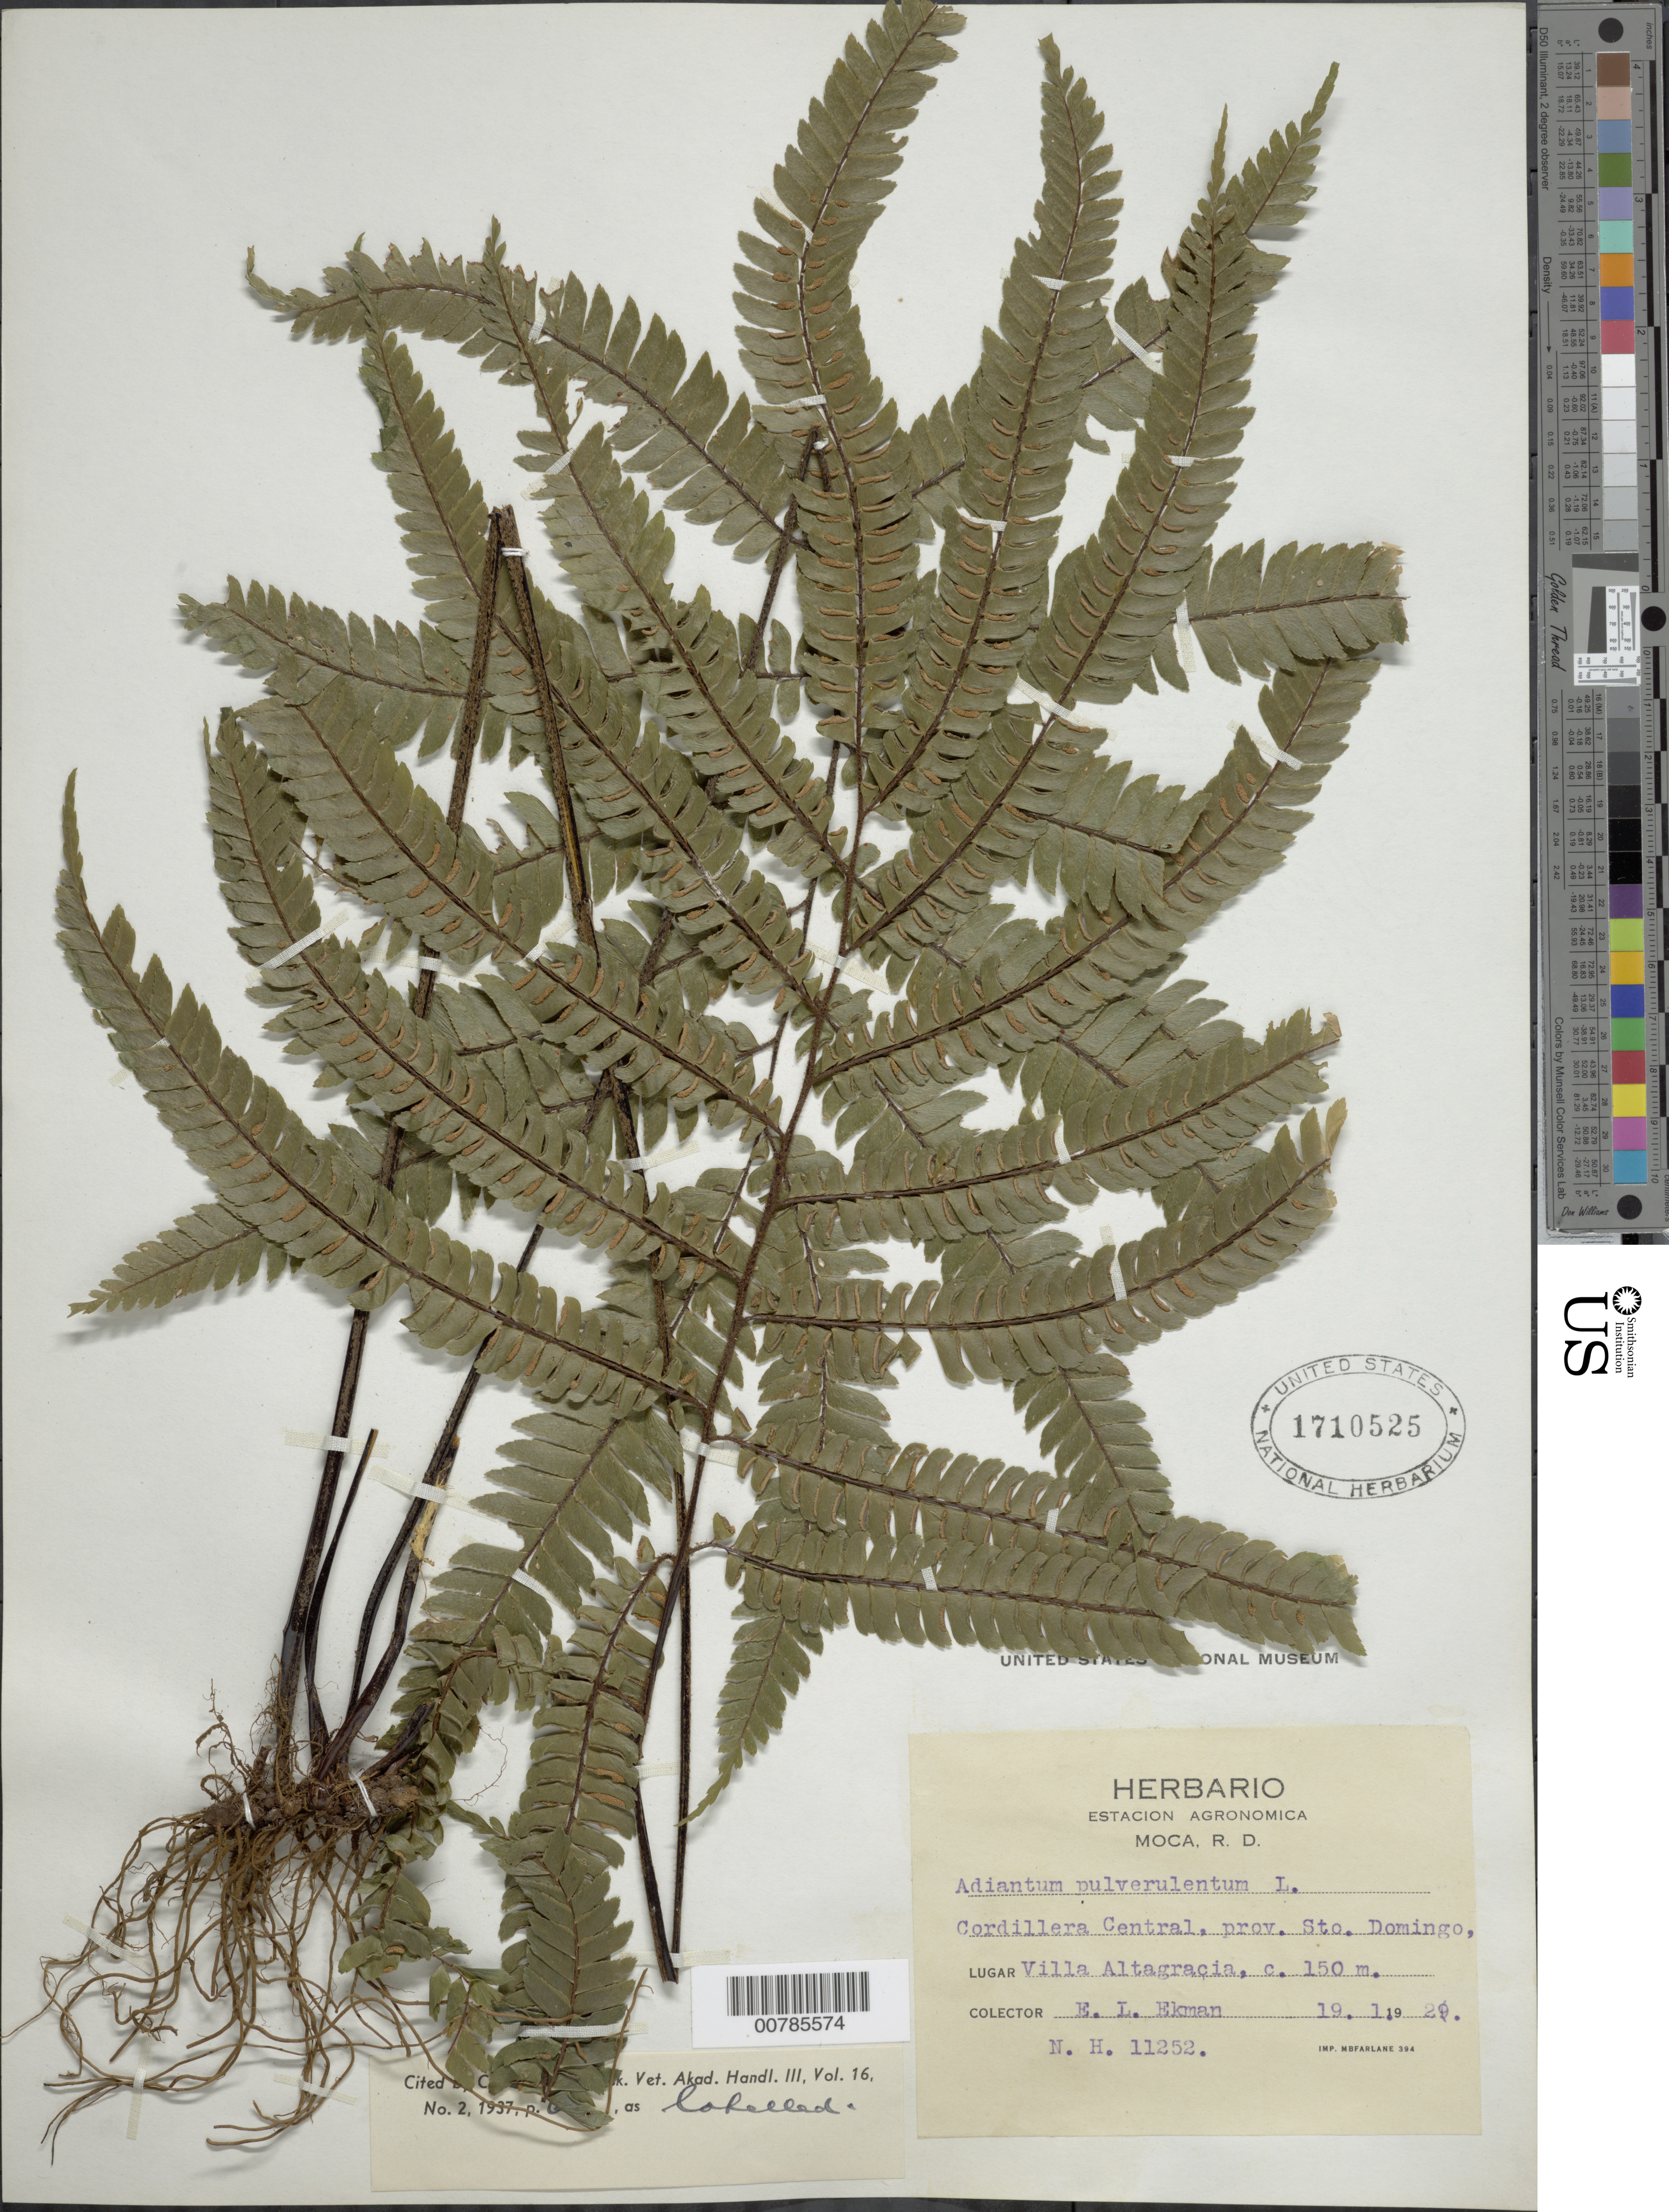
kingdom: Plantae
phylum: Tracheophyta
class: Polypodiopsida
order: Polypodiales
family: Pteridaceae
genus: Adiantum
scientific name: Adiantum pulverulentum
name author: L.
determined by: Christensen, C. F. A.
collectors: E. L. Ekman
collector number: H 11252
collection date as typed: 19 Jan 1929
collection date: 1929-01-19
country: Dominican Republic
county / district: Prov. Santo Domingo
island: Hispaniola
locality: Cordillera Central, Villa Altagracia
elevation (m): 150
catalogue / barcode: US 1710525